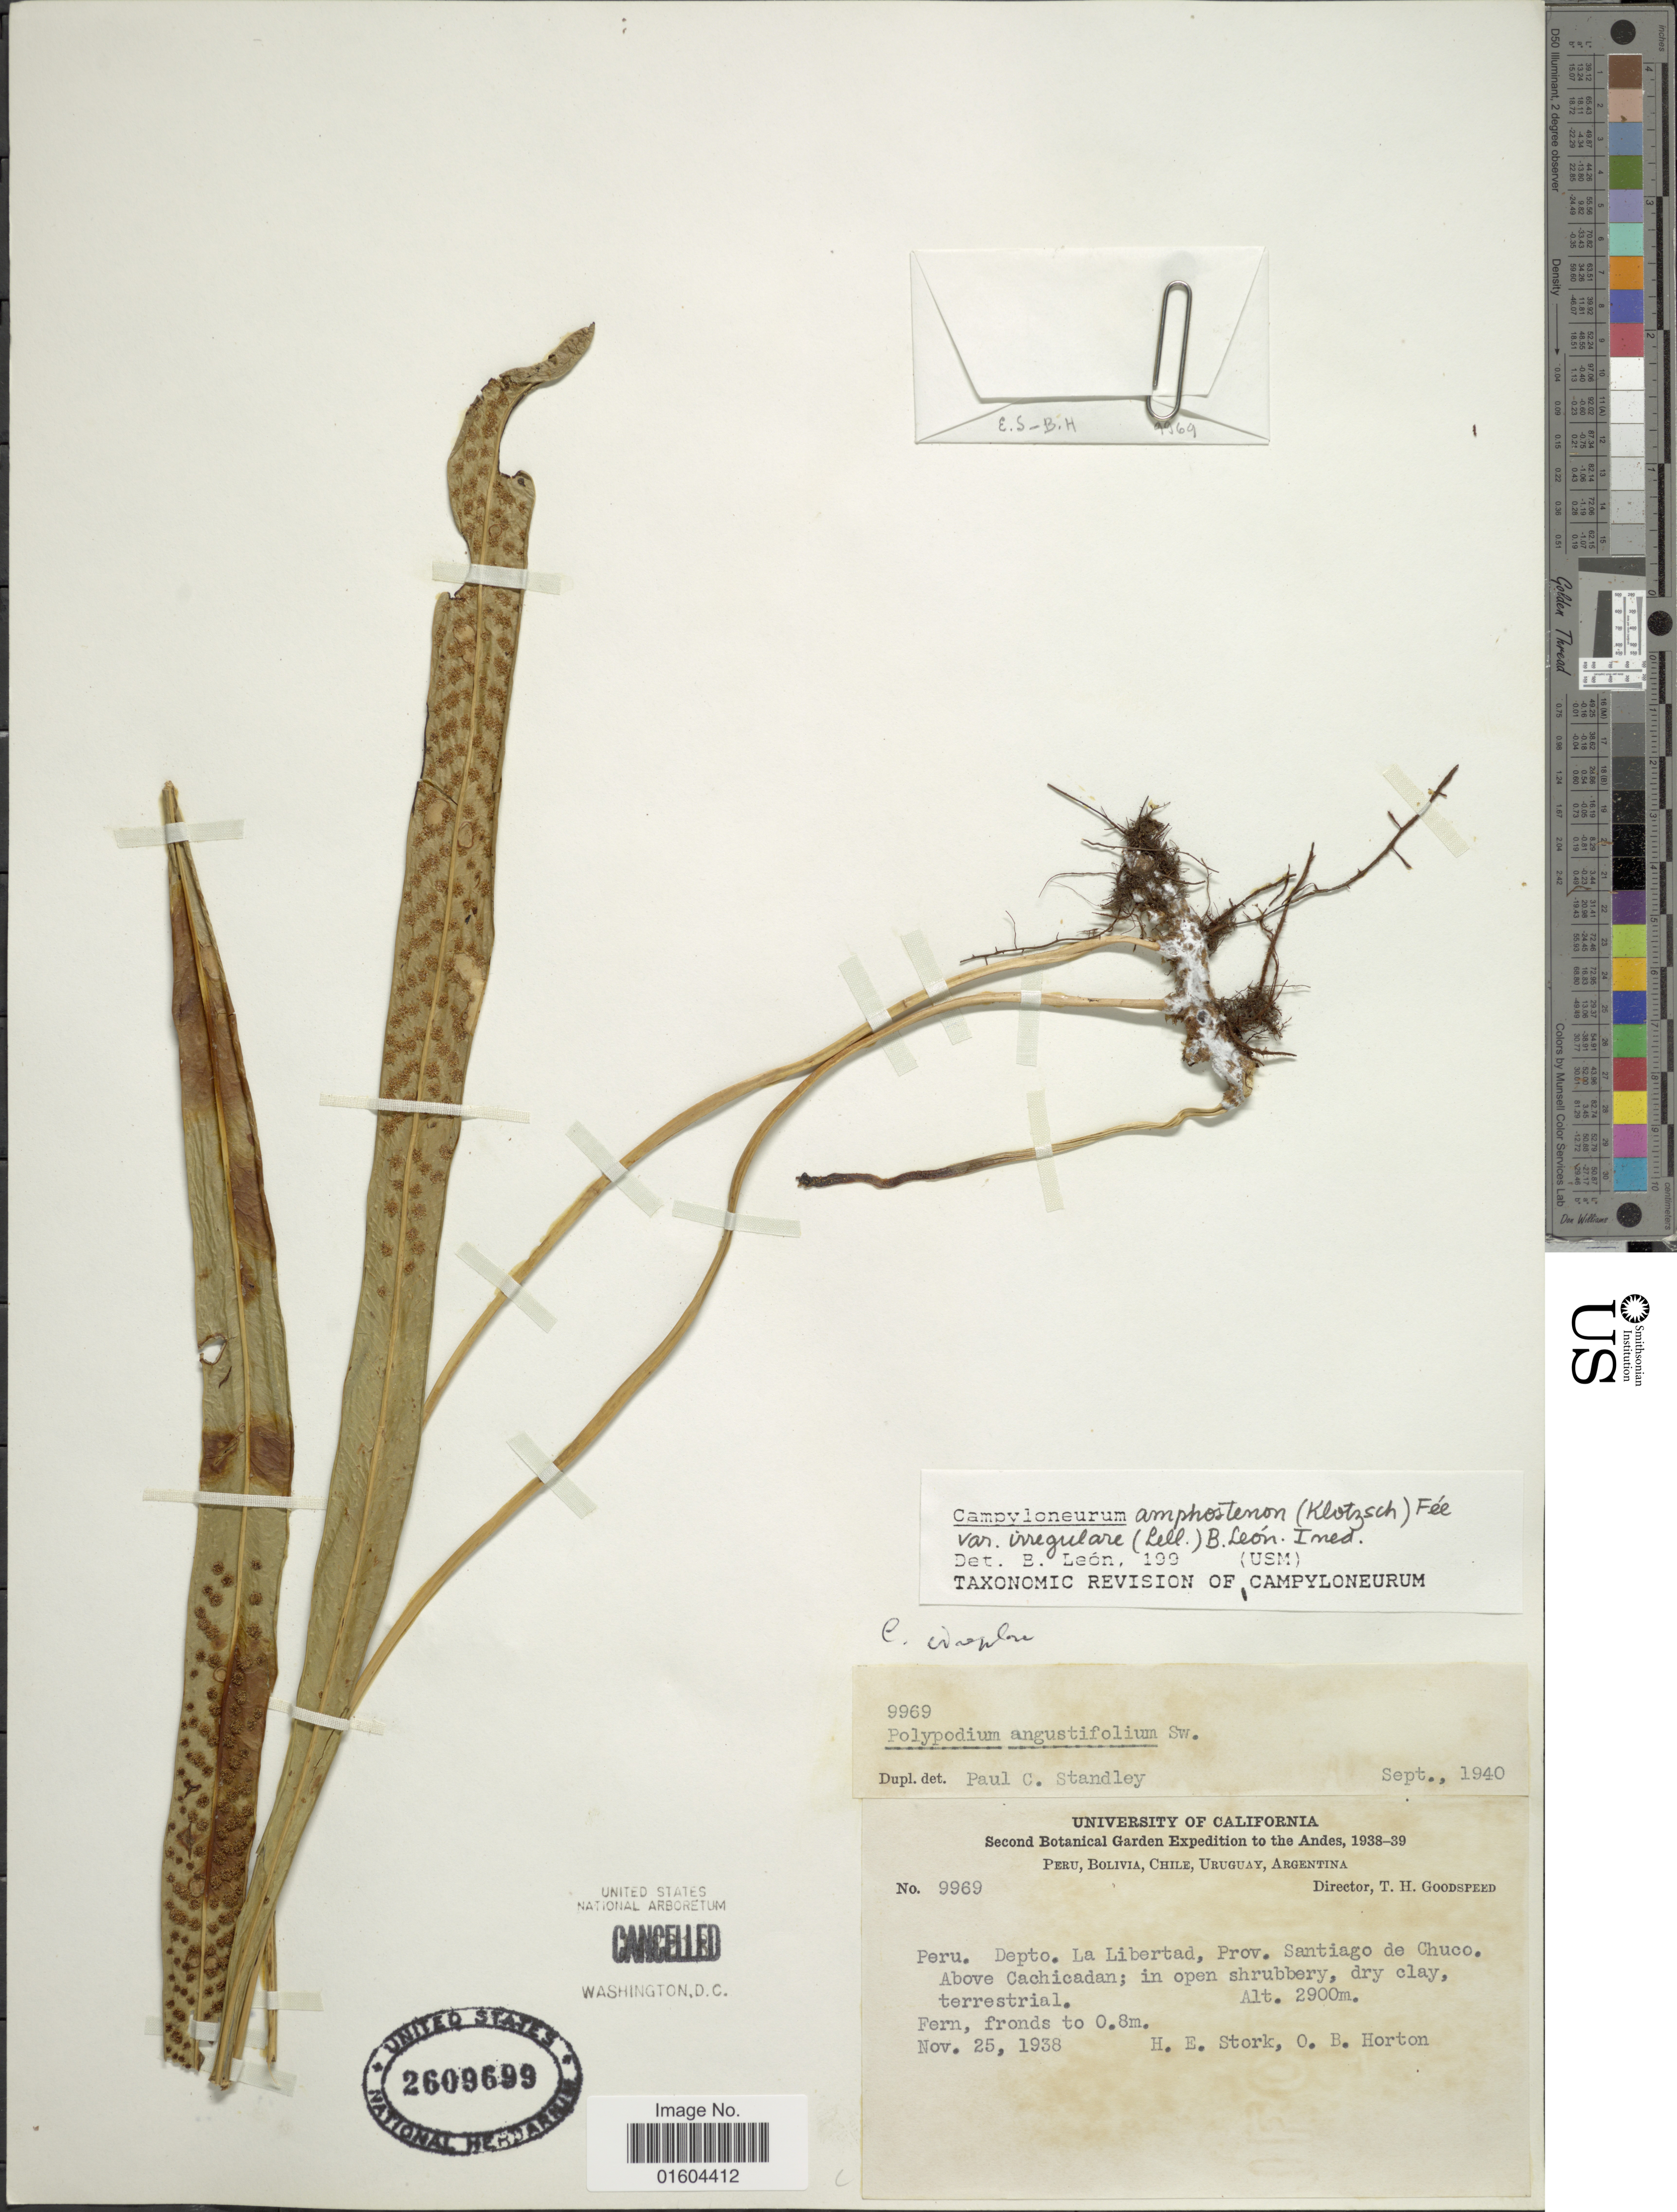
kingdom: Plantae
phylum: Tracheophyta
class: Polypodiopsida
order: Polypodiales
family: Polypodiaceae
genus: Campyloneurum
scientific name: Campyloneurum irregulare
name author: Lellinger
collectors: H. E. Stork & O. B. Horton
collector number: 9969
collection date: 1938-11-25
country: Peru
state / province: La Libertad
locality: Peru. Depto. La Libertad, Prov. Santiago de Chuco. Above Cachicadan.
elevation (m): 2900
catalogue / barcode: US 2609699